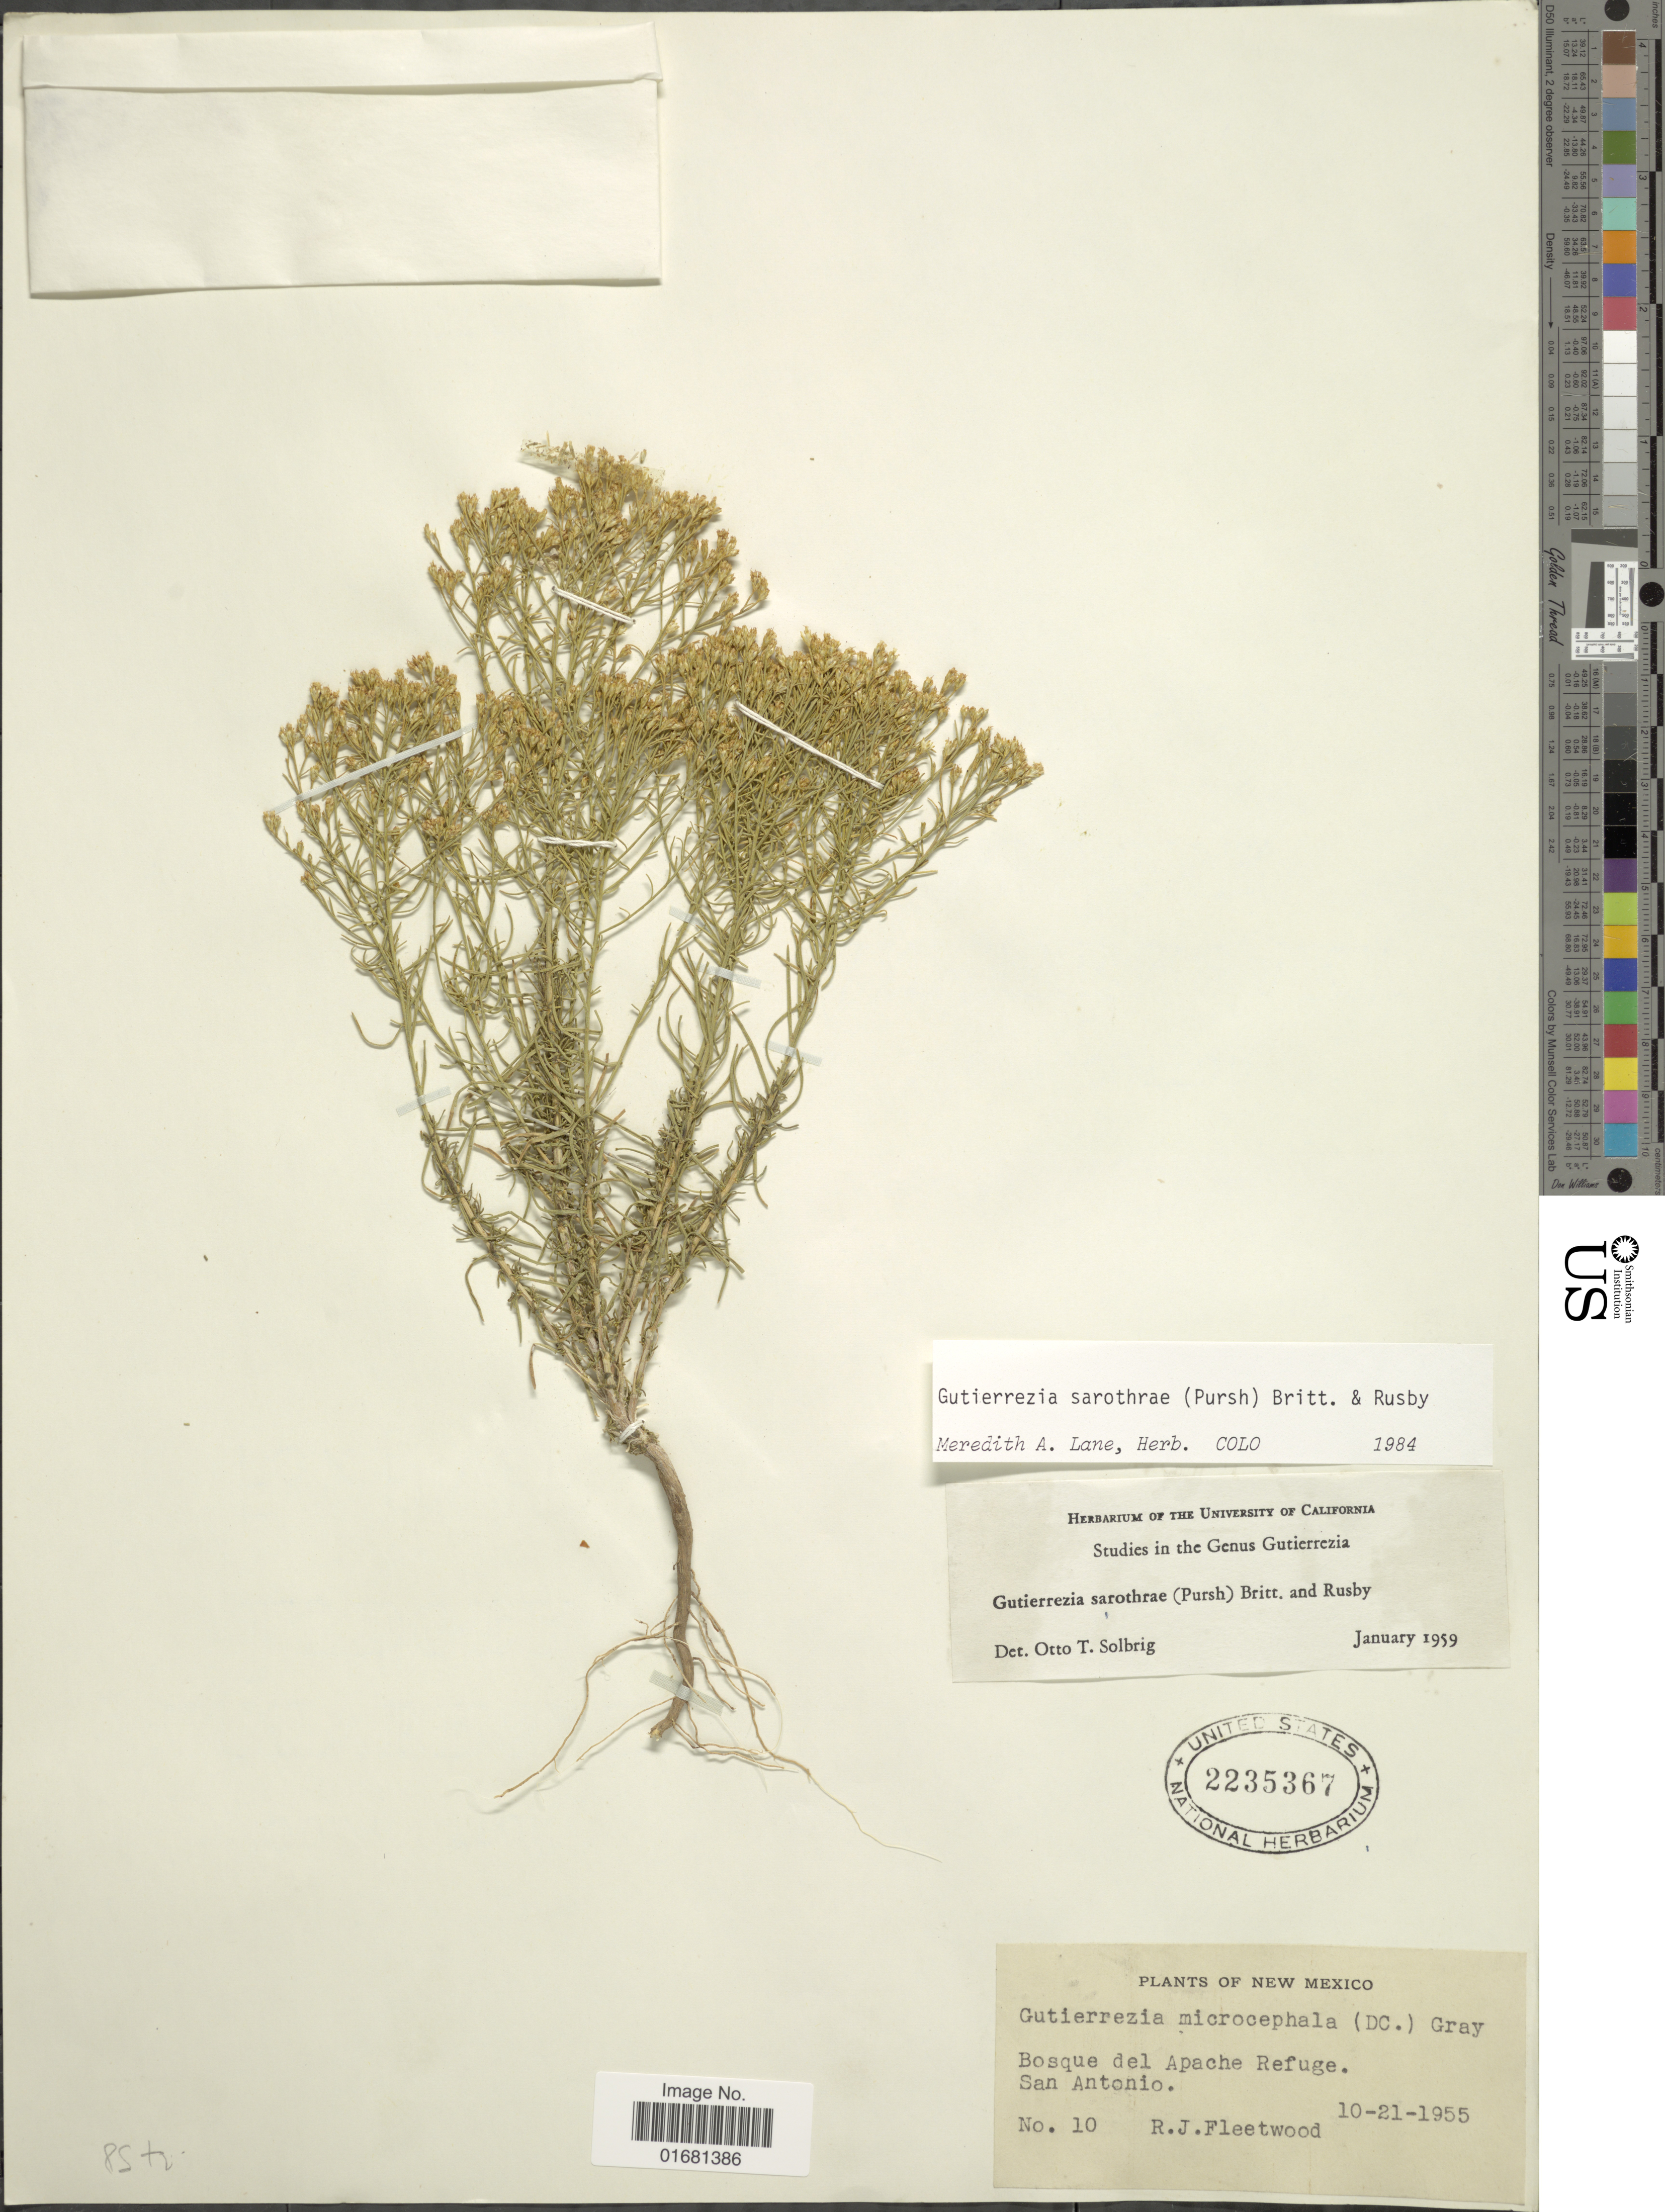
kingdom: Plantae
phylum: Tracheophyta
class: Magnoliopsida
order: Asterales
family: Asteraceae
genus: Gutierrezia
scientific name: Gutierrezia sarothrae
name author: (Pursh) Britton & Rusby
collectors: R. J. Fleetwood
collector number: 10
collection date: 1955-10-21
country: United States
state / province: New Mexico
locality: New Mexico. Bosque del Apache Refuge. San Antonio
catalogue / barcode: US 2235367